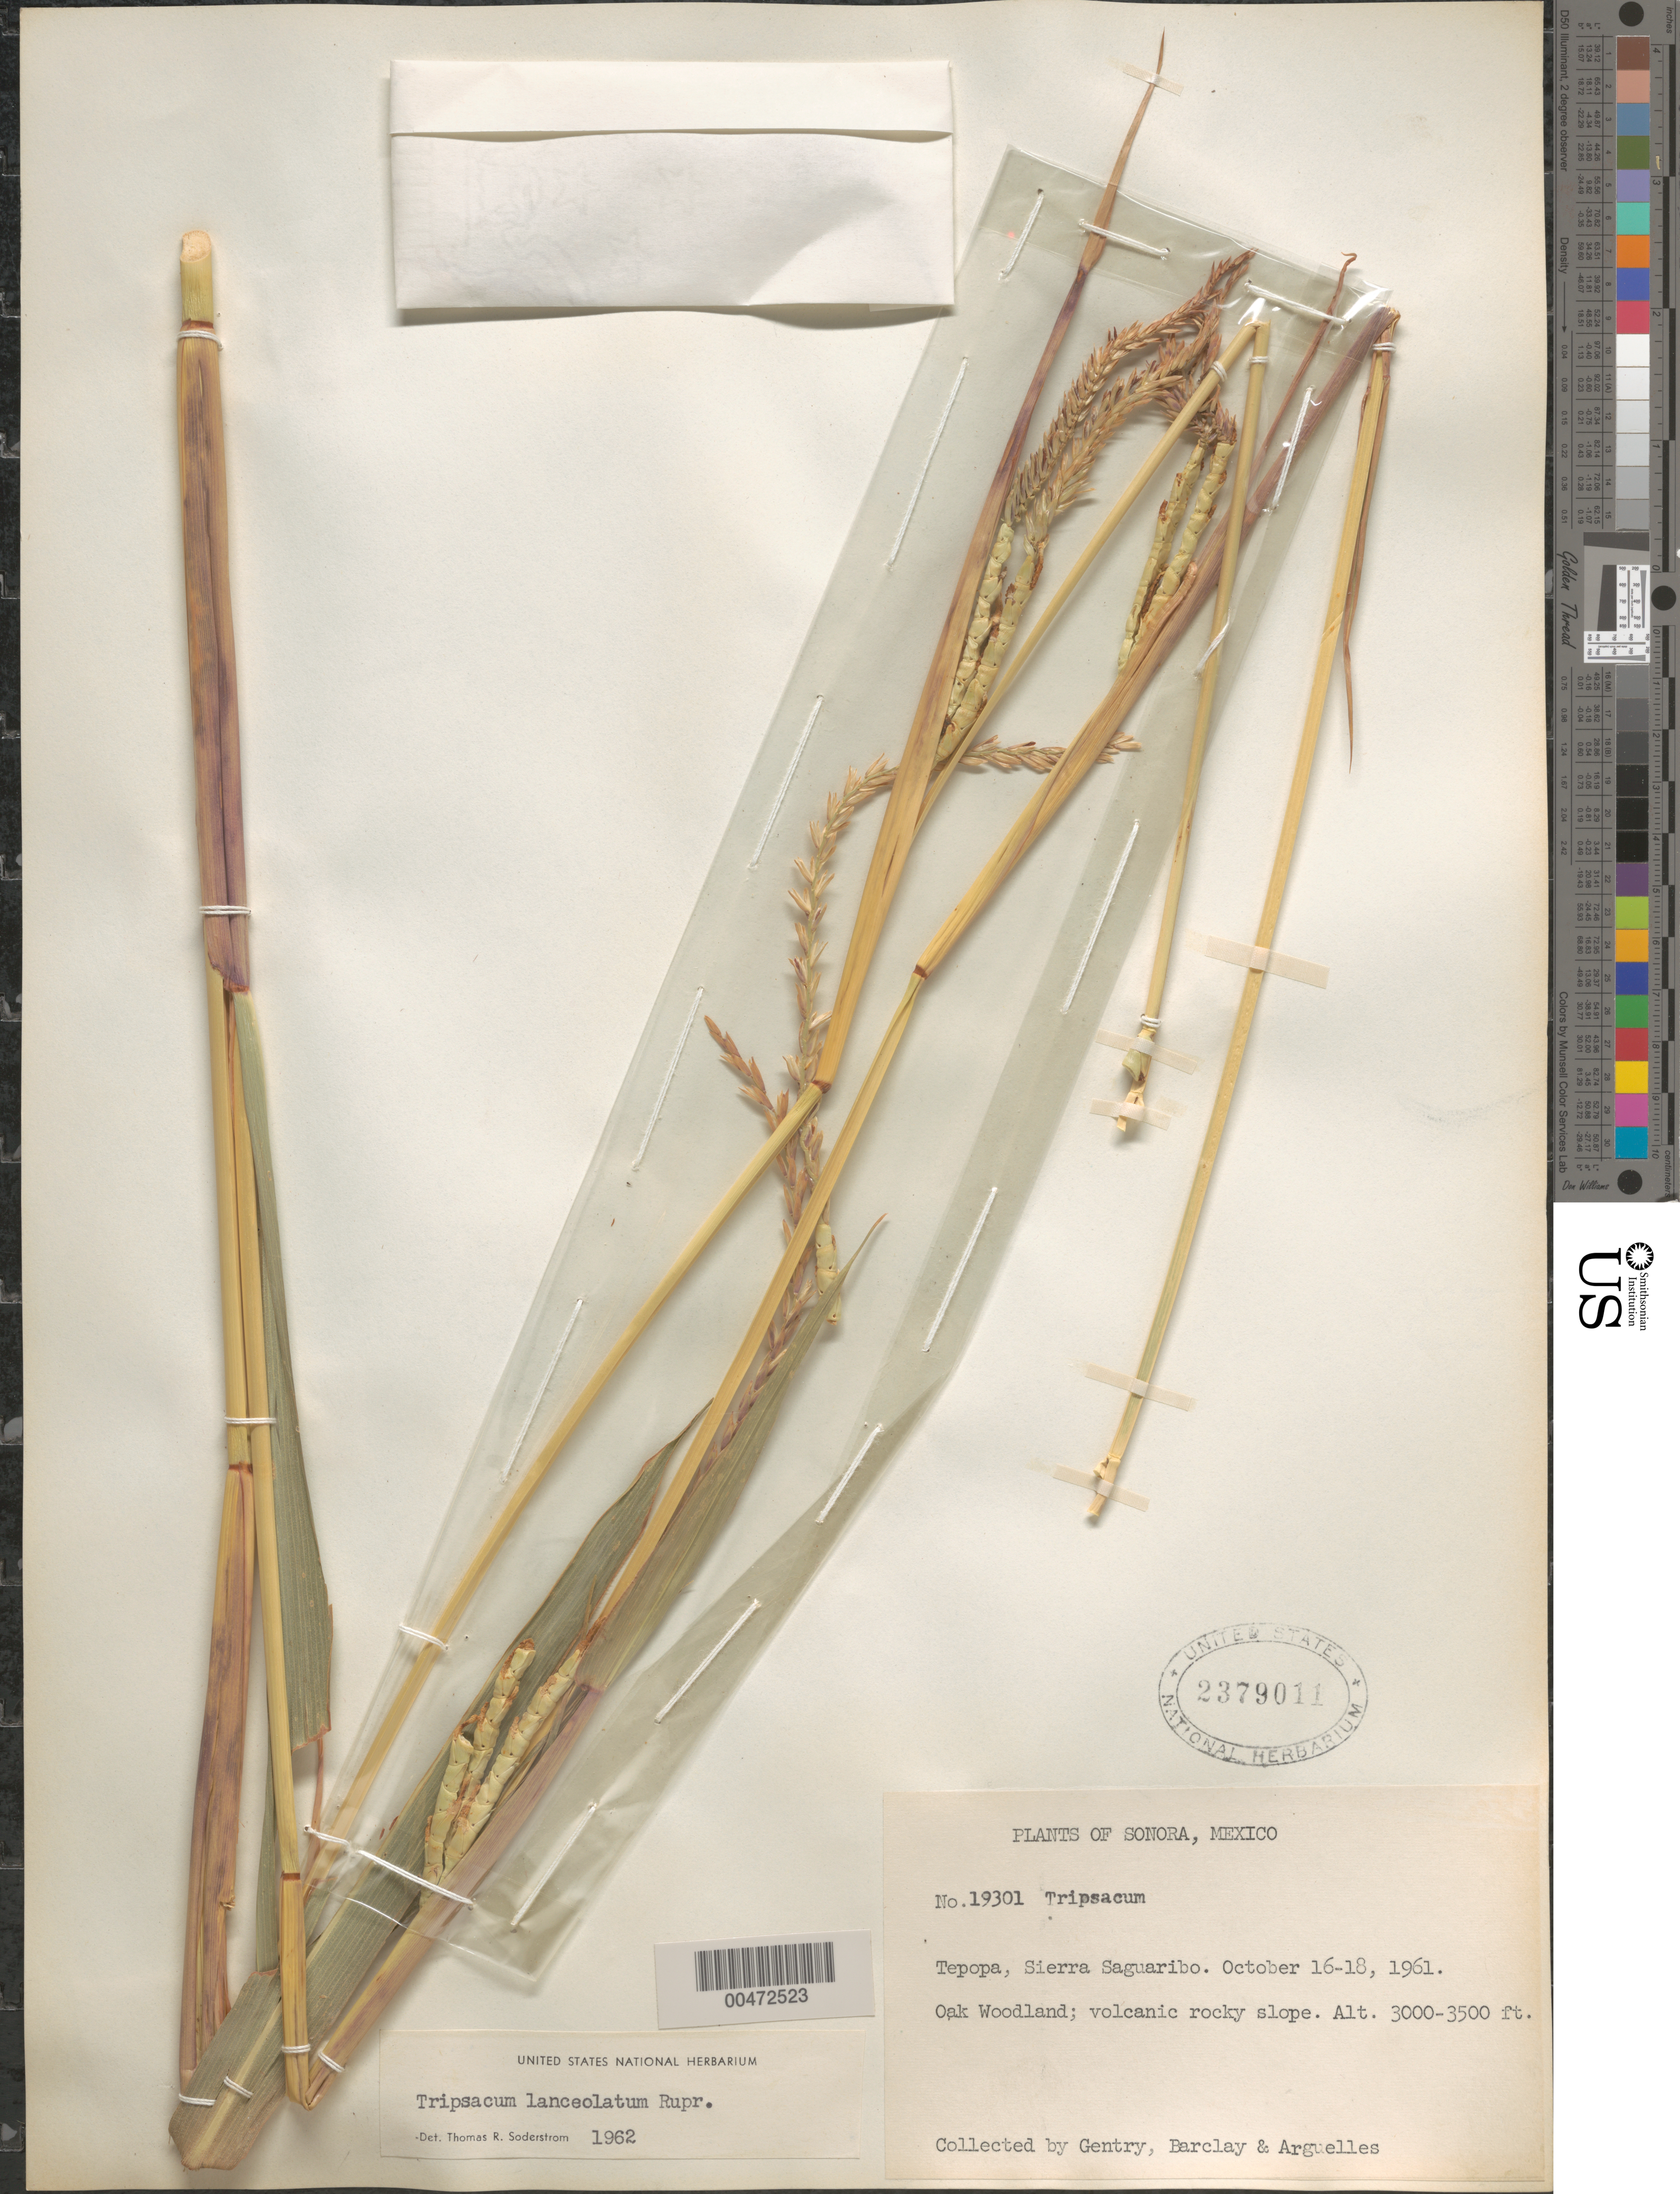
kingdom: Plantae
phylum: Tracheophyta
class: Liliopsida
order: Poales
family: Poaceae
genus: Tripsacum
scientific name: Tripsacum lanceolatum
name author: Rupr. ex E. Fourn.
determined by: Soderstrom, T. R.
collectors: Gentry, --, -- Barclay & Arguelles, --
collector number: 19301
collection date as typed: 16 Oct 1961 to 18 Oct 1961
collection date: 1961-10-16/1961-10-18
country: Mexico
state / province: Sonora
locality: Tepopa, Sierra Saguaribo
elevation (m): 914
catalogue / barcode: US 2379011